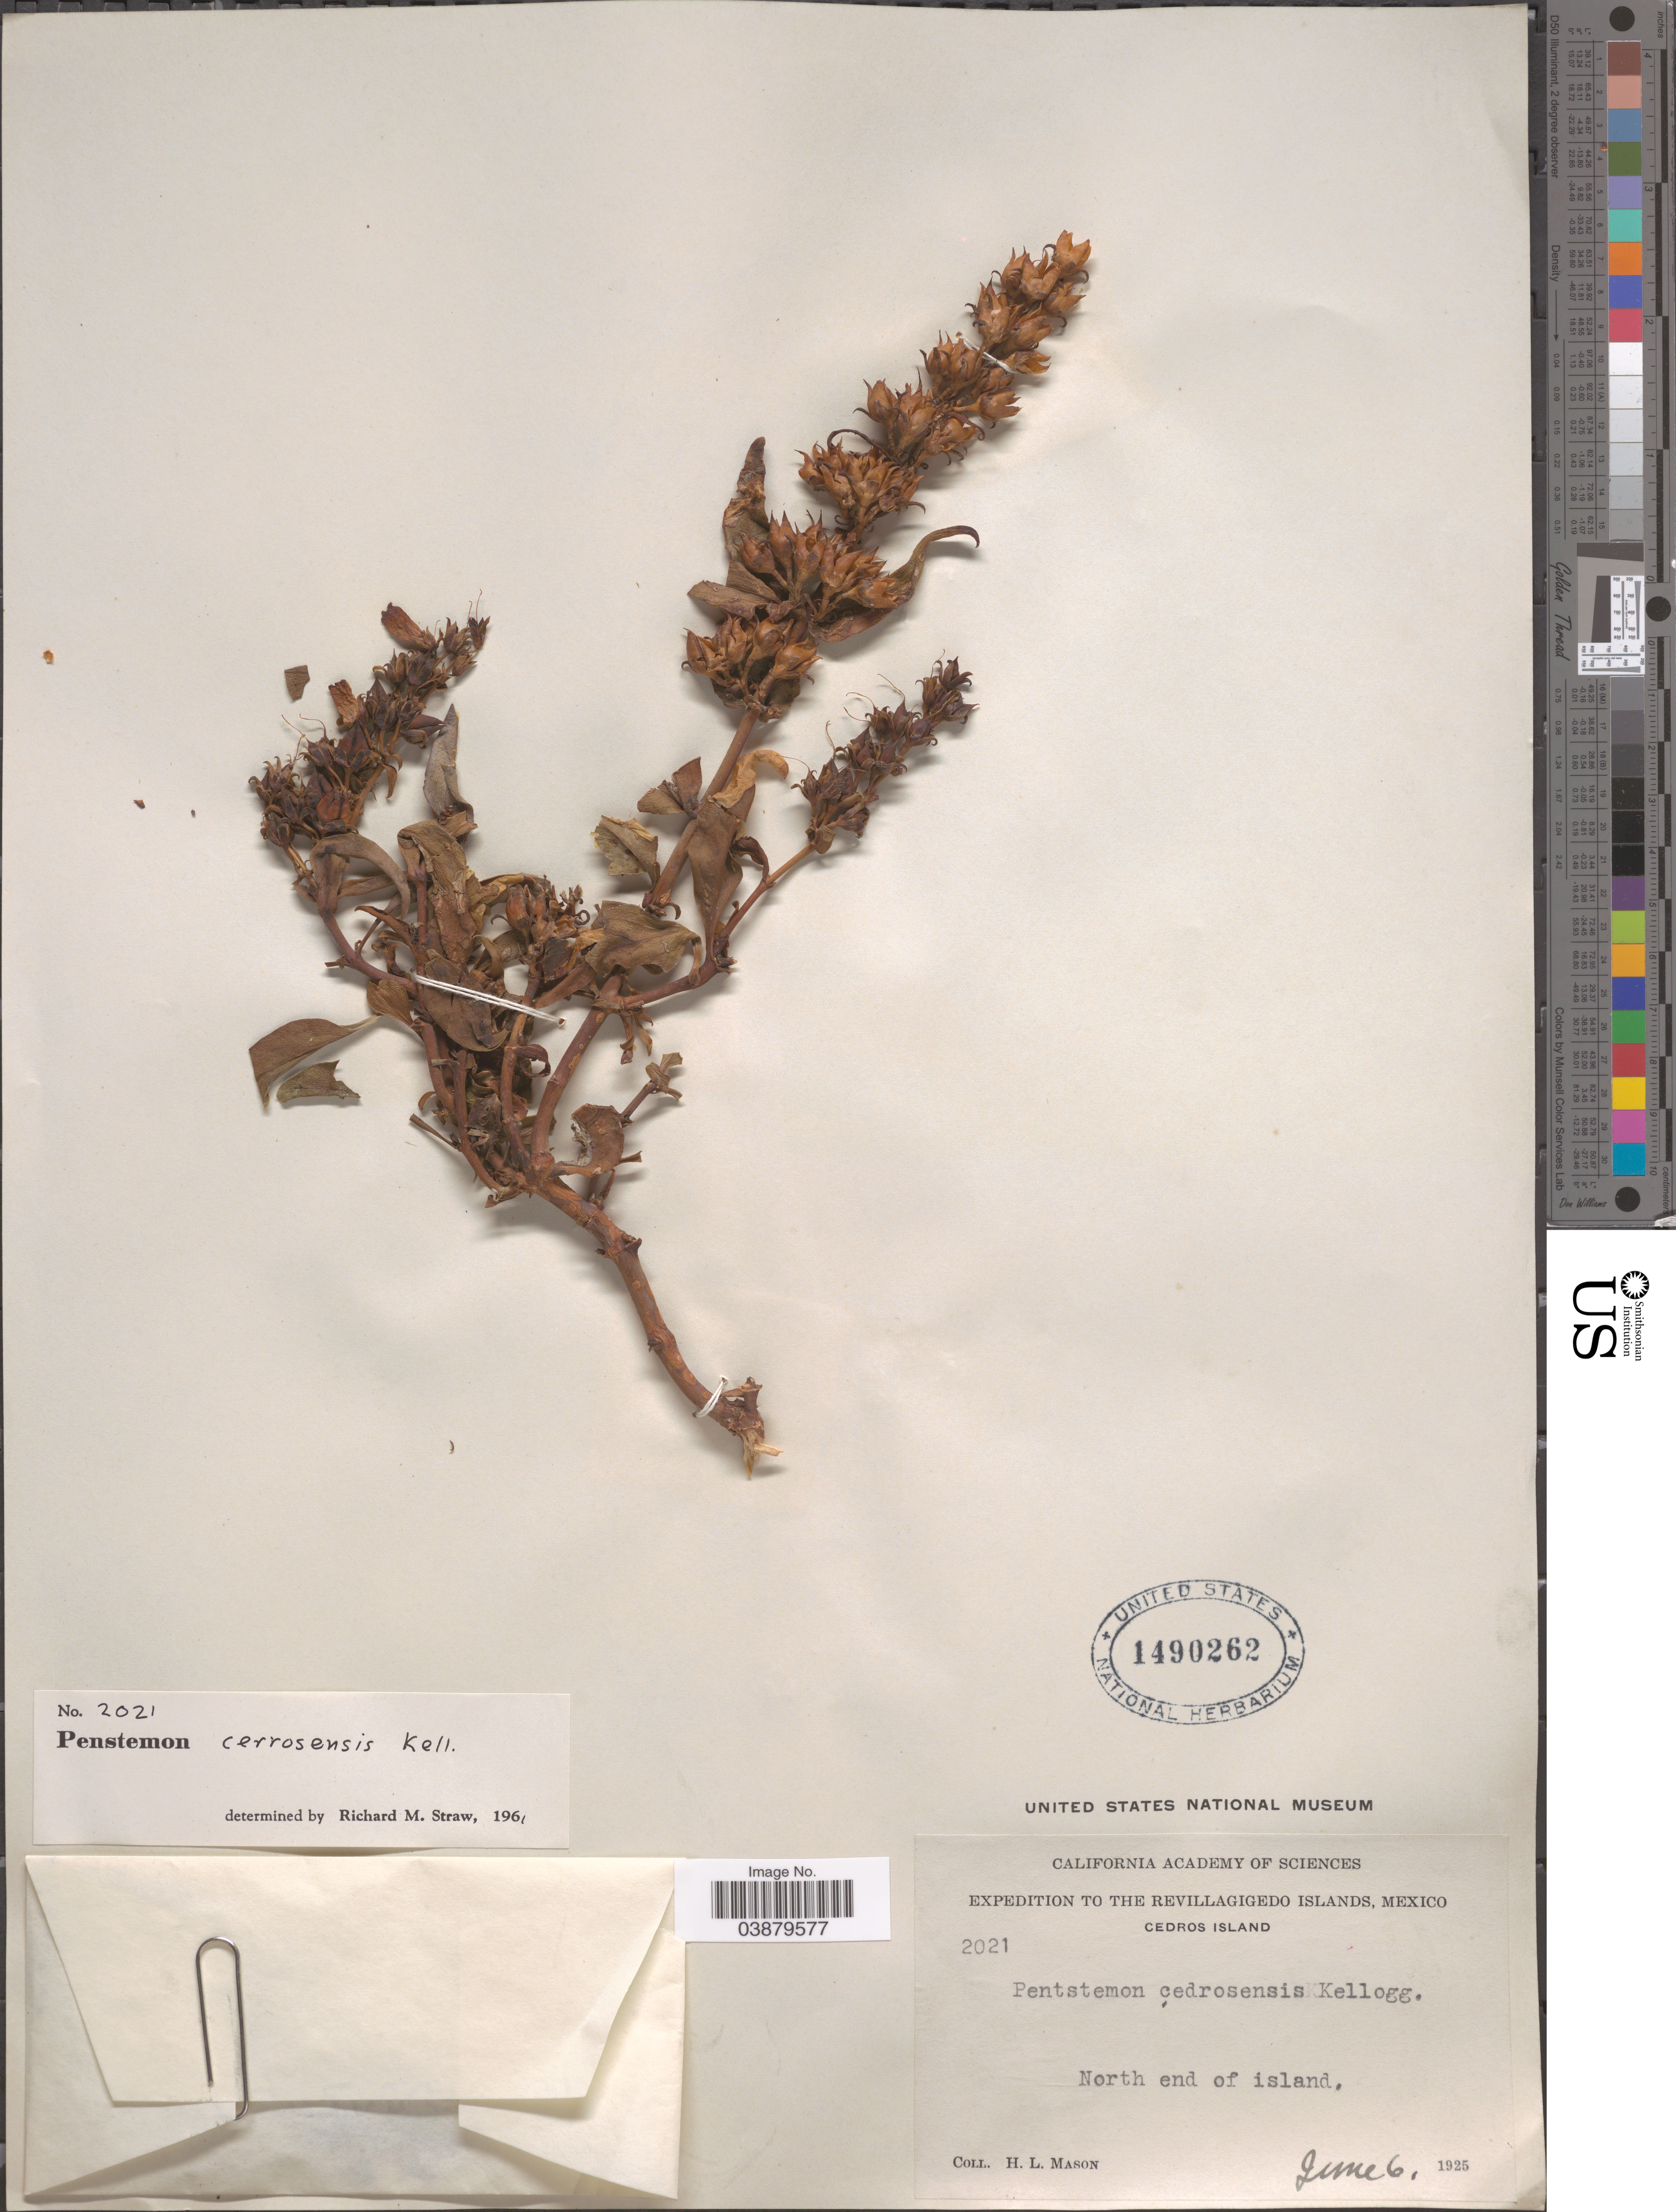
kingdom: Plantae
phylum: Tracheophyta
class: Magnoliopsida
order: Lamiales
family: Plantaginaceae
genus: Penstemon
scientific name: Penstemon cedrosensis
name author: Kellogg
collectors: H. L. Mason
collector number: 2021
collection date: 1925-06-06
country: Mexico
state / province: Colima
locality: The Revillagigedo Islands. Cedros Island. North end of island.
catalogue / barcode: US 1490262